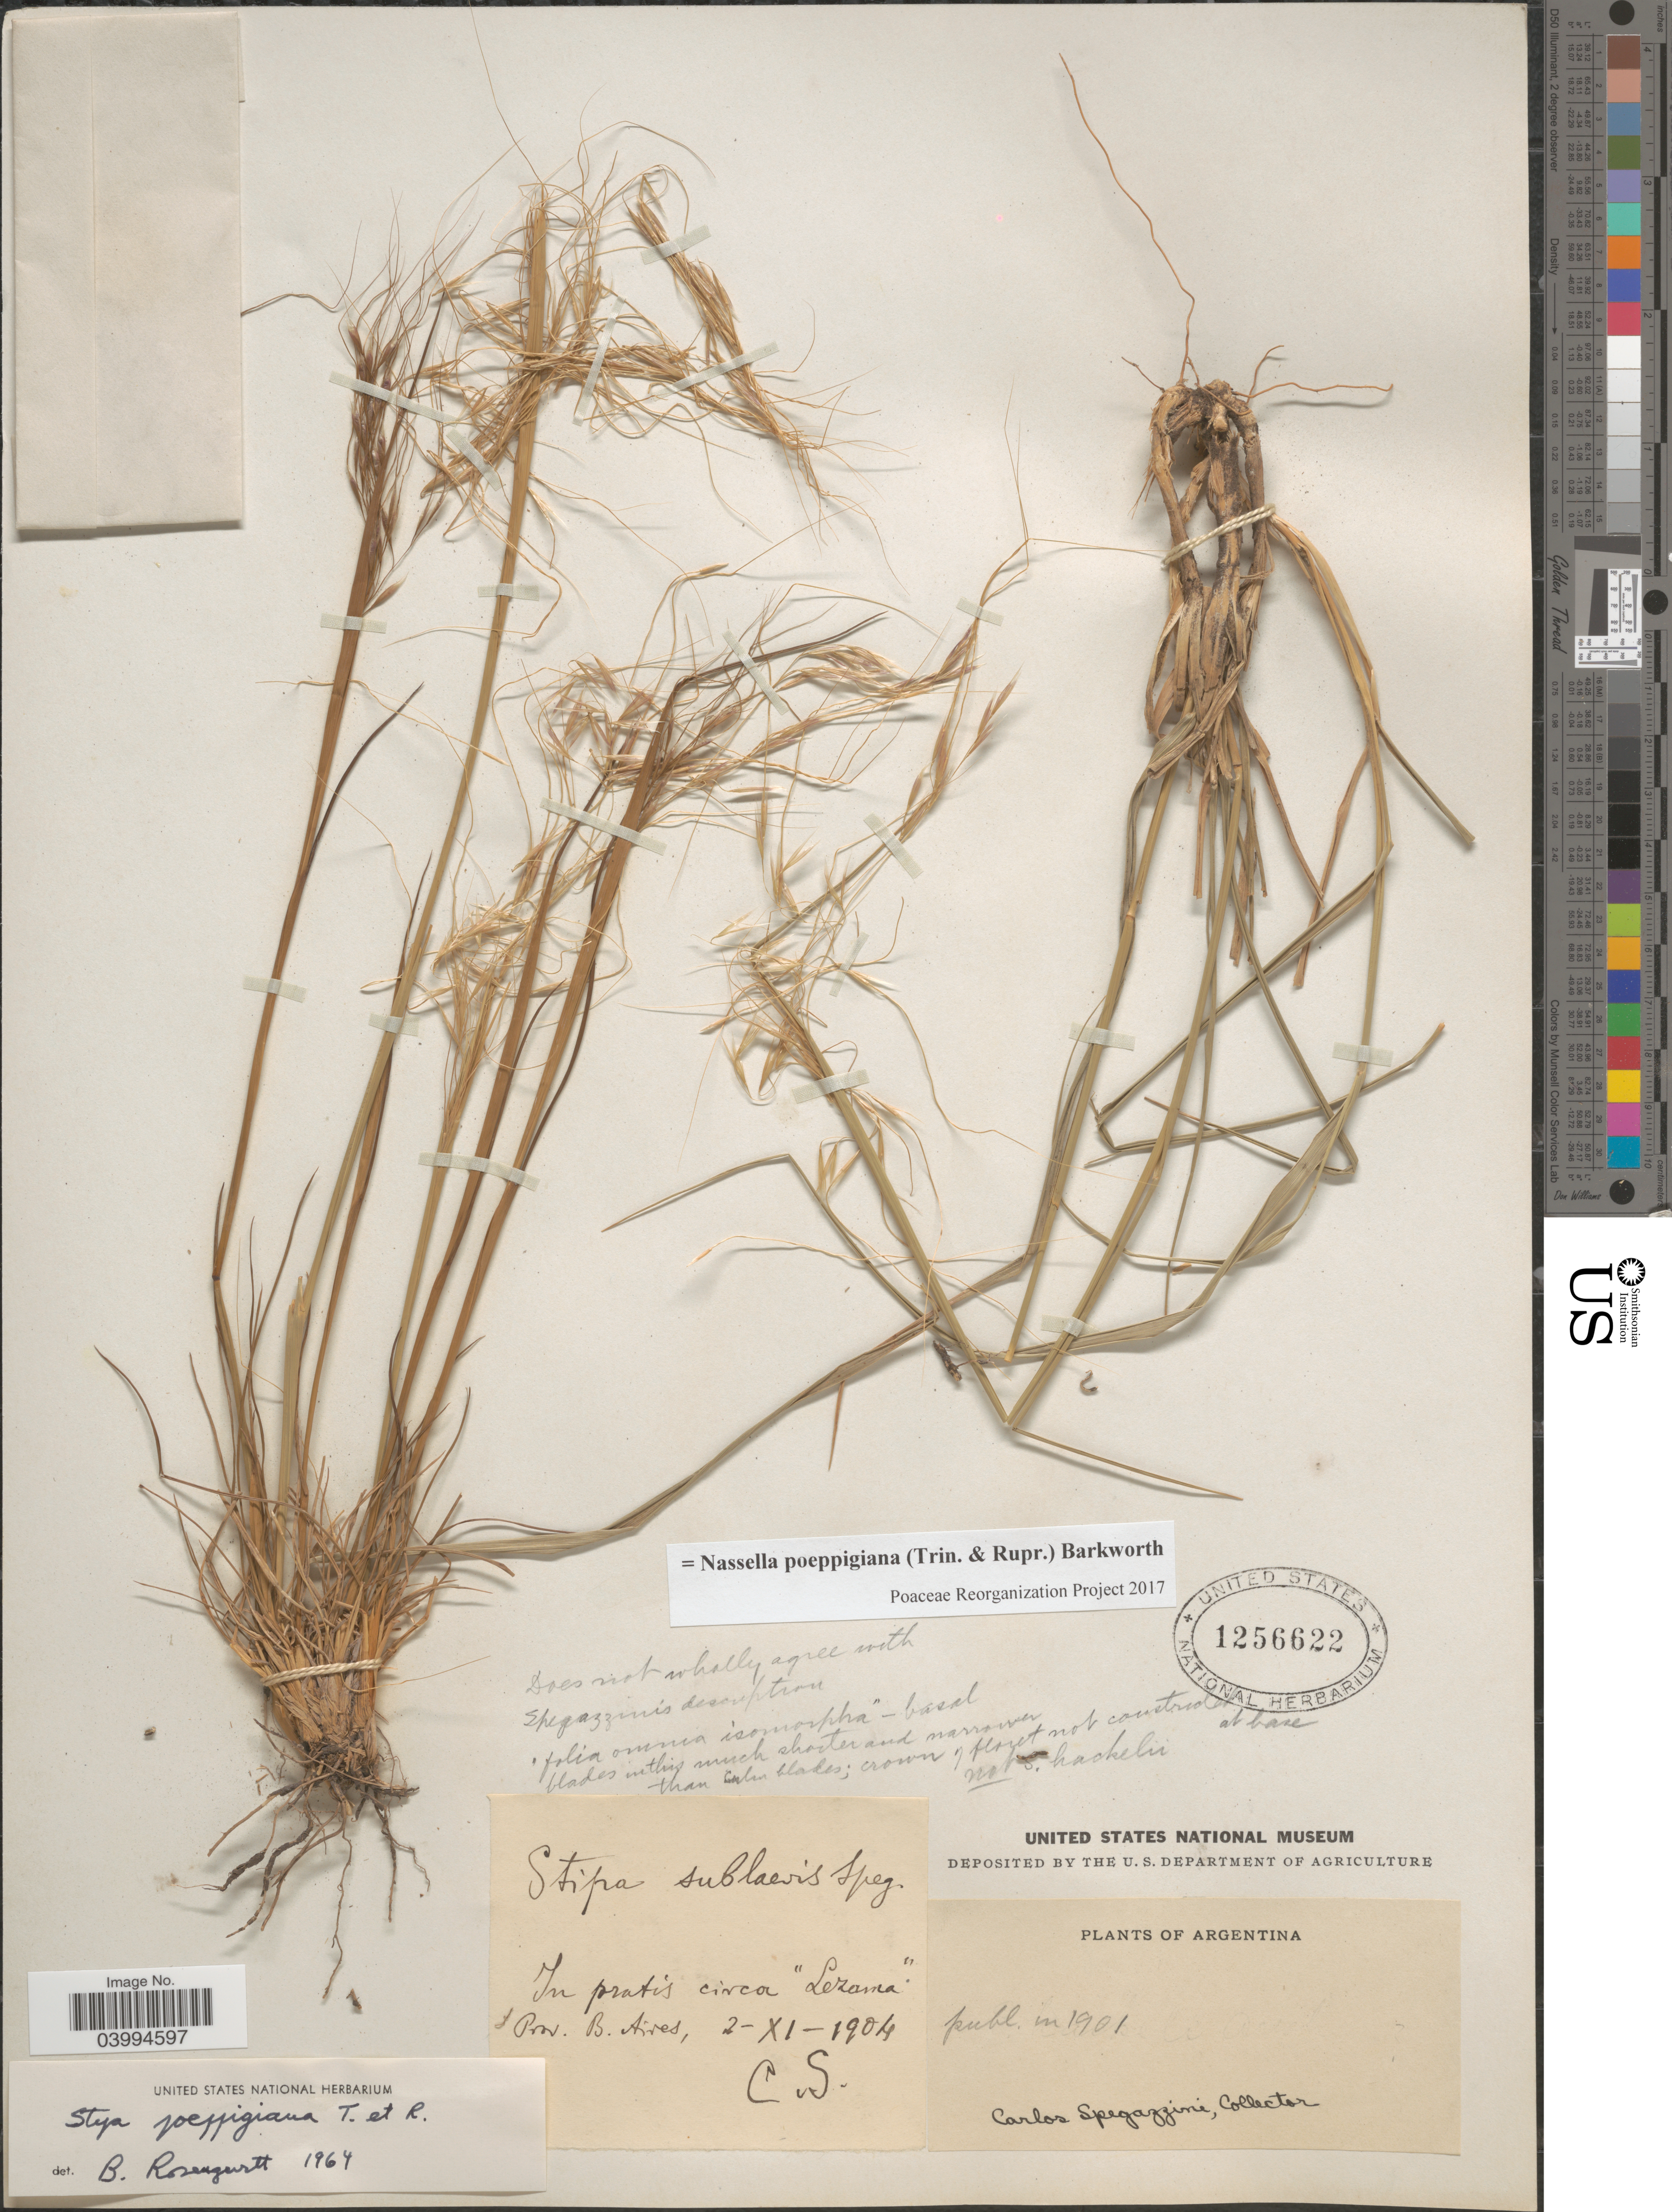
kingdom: Plantae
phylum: Tracheophyta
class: Liliopsida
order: Poales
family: Poaceae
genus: Nassella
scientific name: Nassella poeppigiana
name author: (Trin. & Rupr.) Barkworth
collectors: C. L. Spegazzini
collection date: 1904-11-02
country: Argentina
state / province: Buenos Aires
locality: In pratis circa "Lezama". Prov. B. Aires.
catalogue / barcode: US 1256622